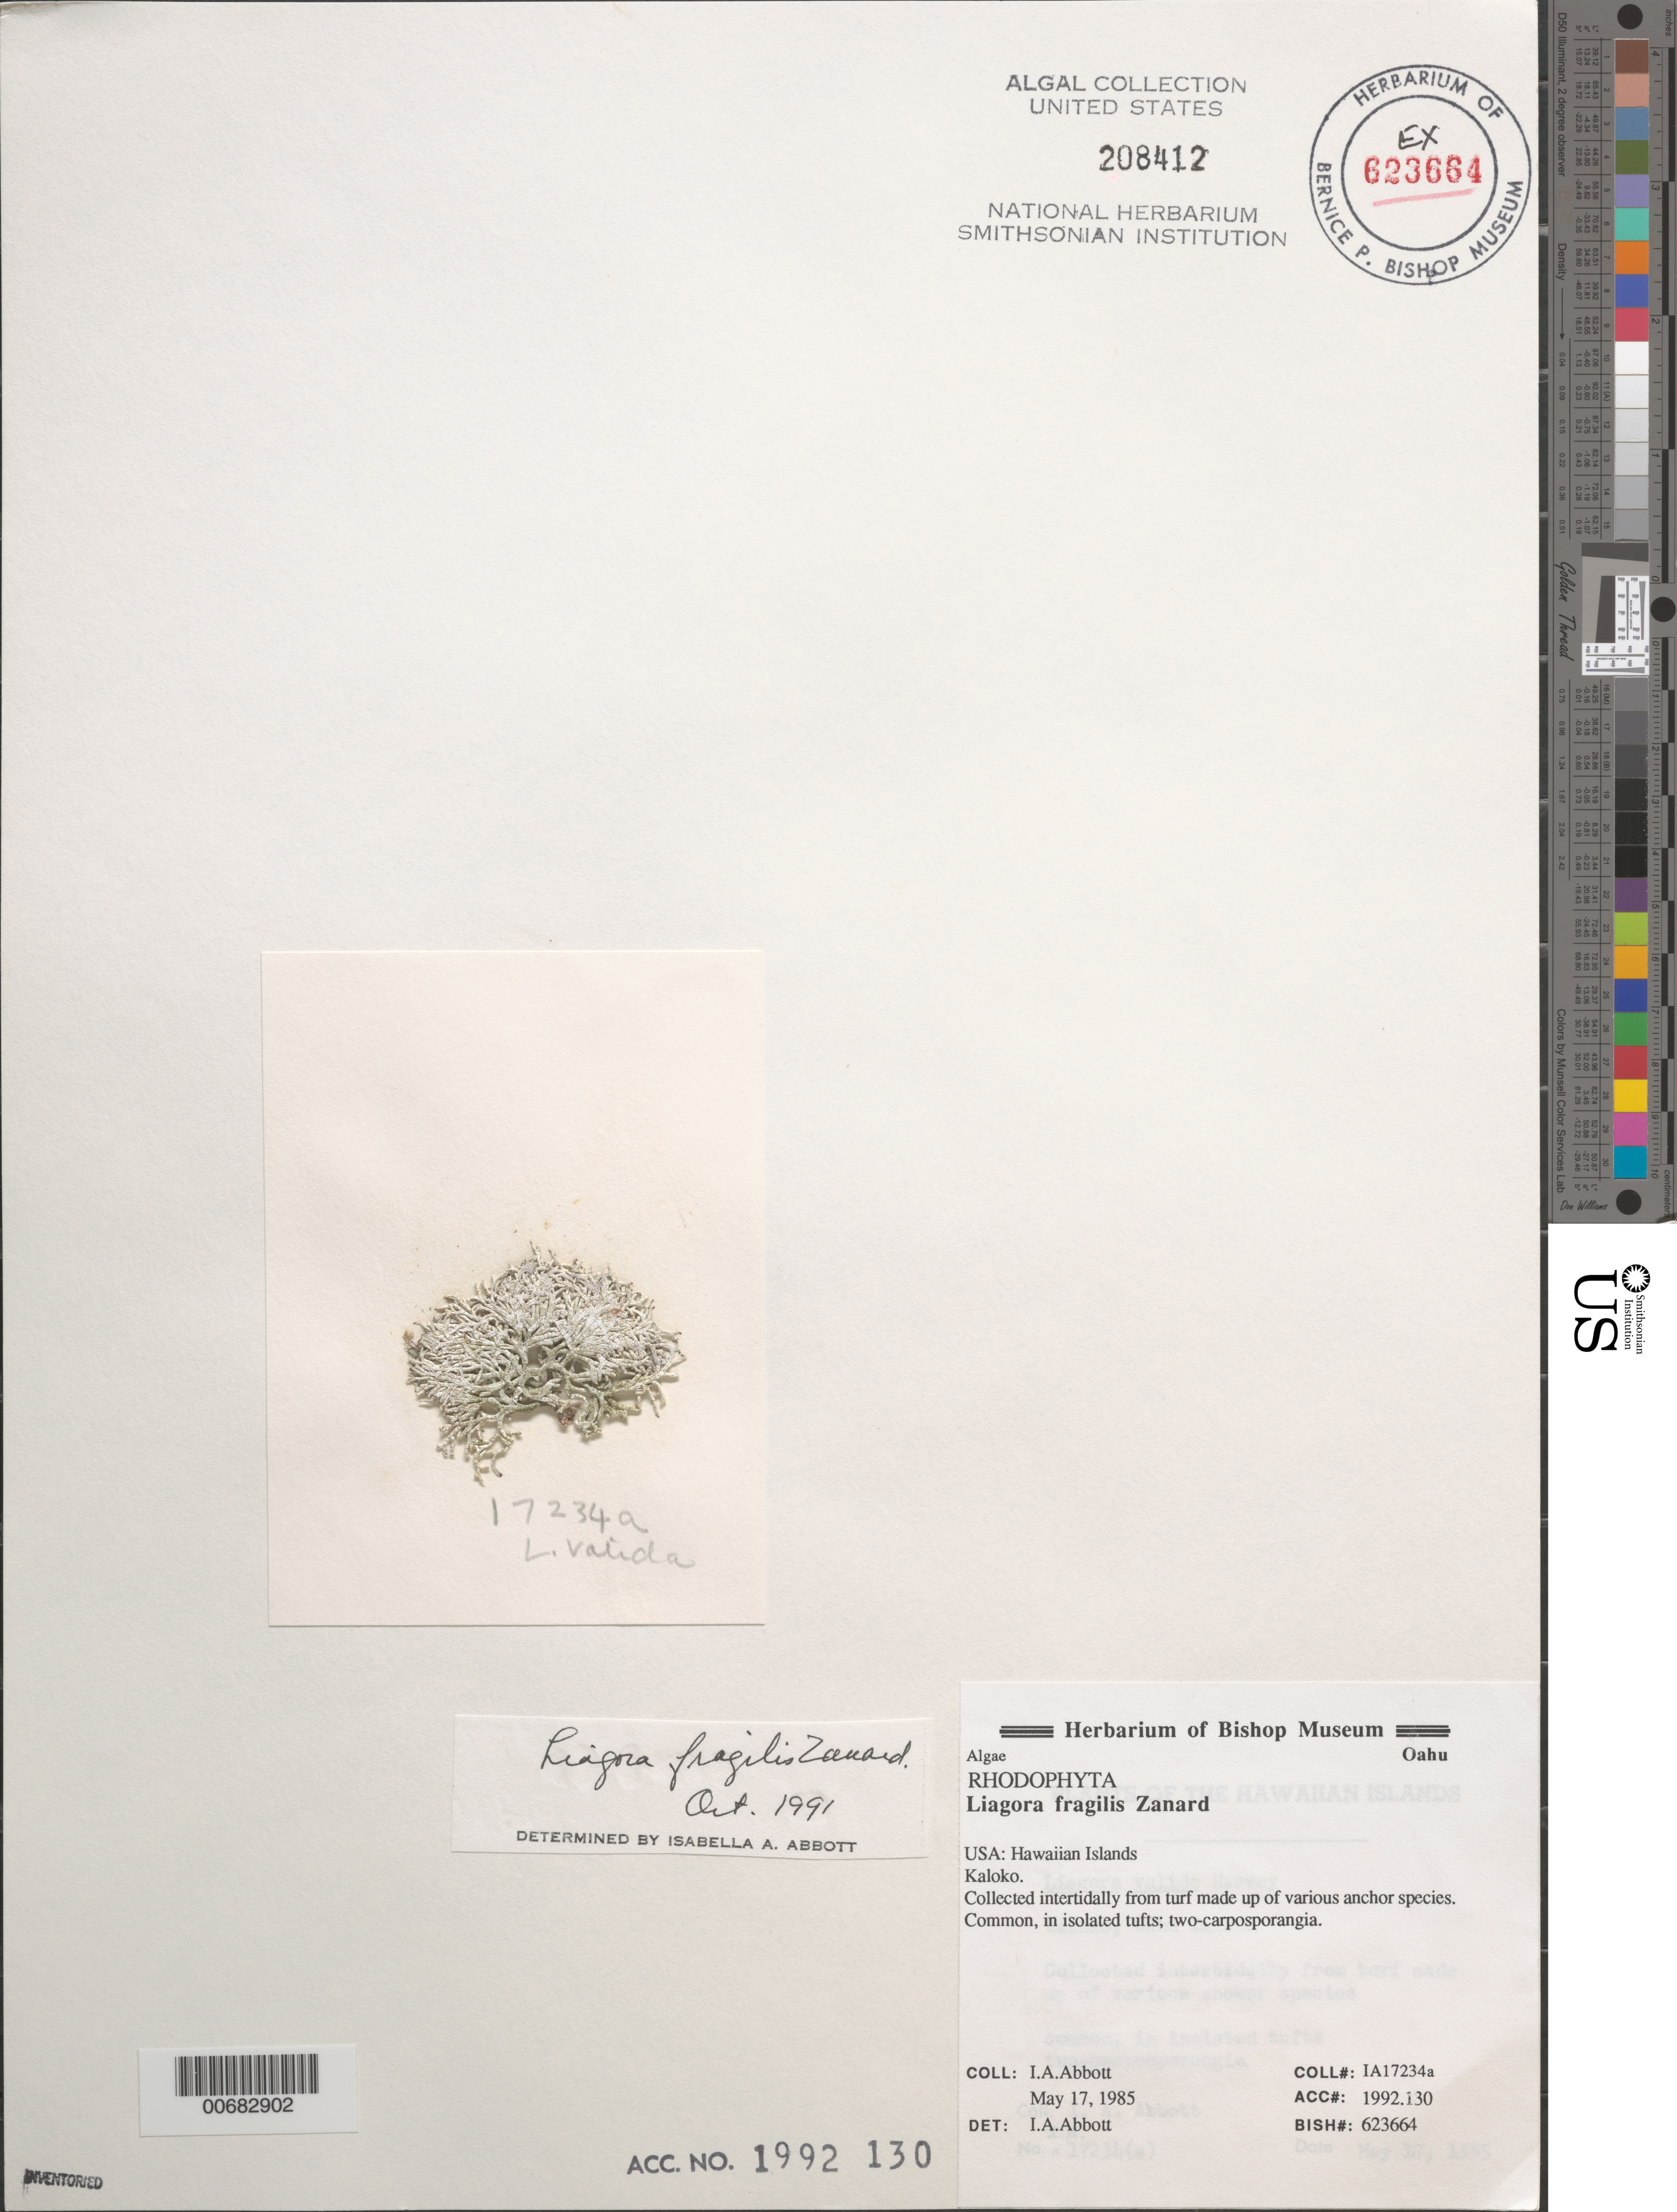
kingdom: Plantae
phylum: Rhodophyta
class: Florideophyceae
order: Nemaliales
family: Liagoraceae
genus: Liagora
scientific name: Liagora fragilis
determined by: Abbott, Isabella A.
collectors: I. A. Abbott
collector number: IAA 17234a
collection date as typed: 17 May 1985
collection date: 1985-05-17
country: United States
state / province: Hawaii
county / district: Honolulu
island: Oahu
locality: Kaloko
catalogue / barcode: US 208412